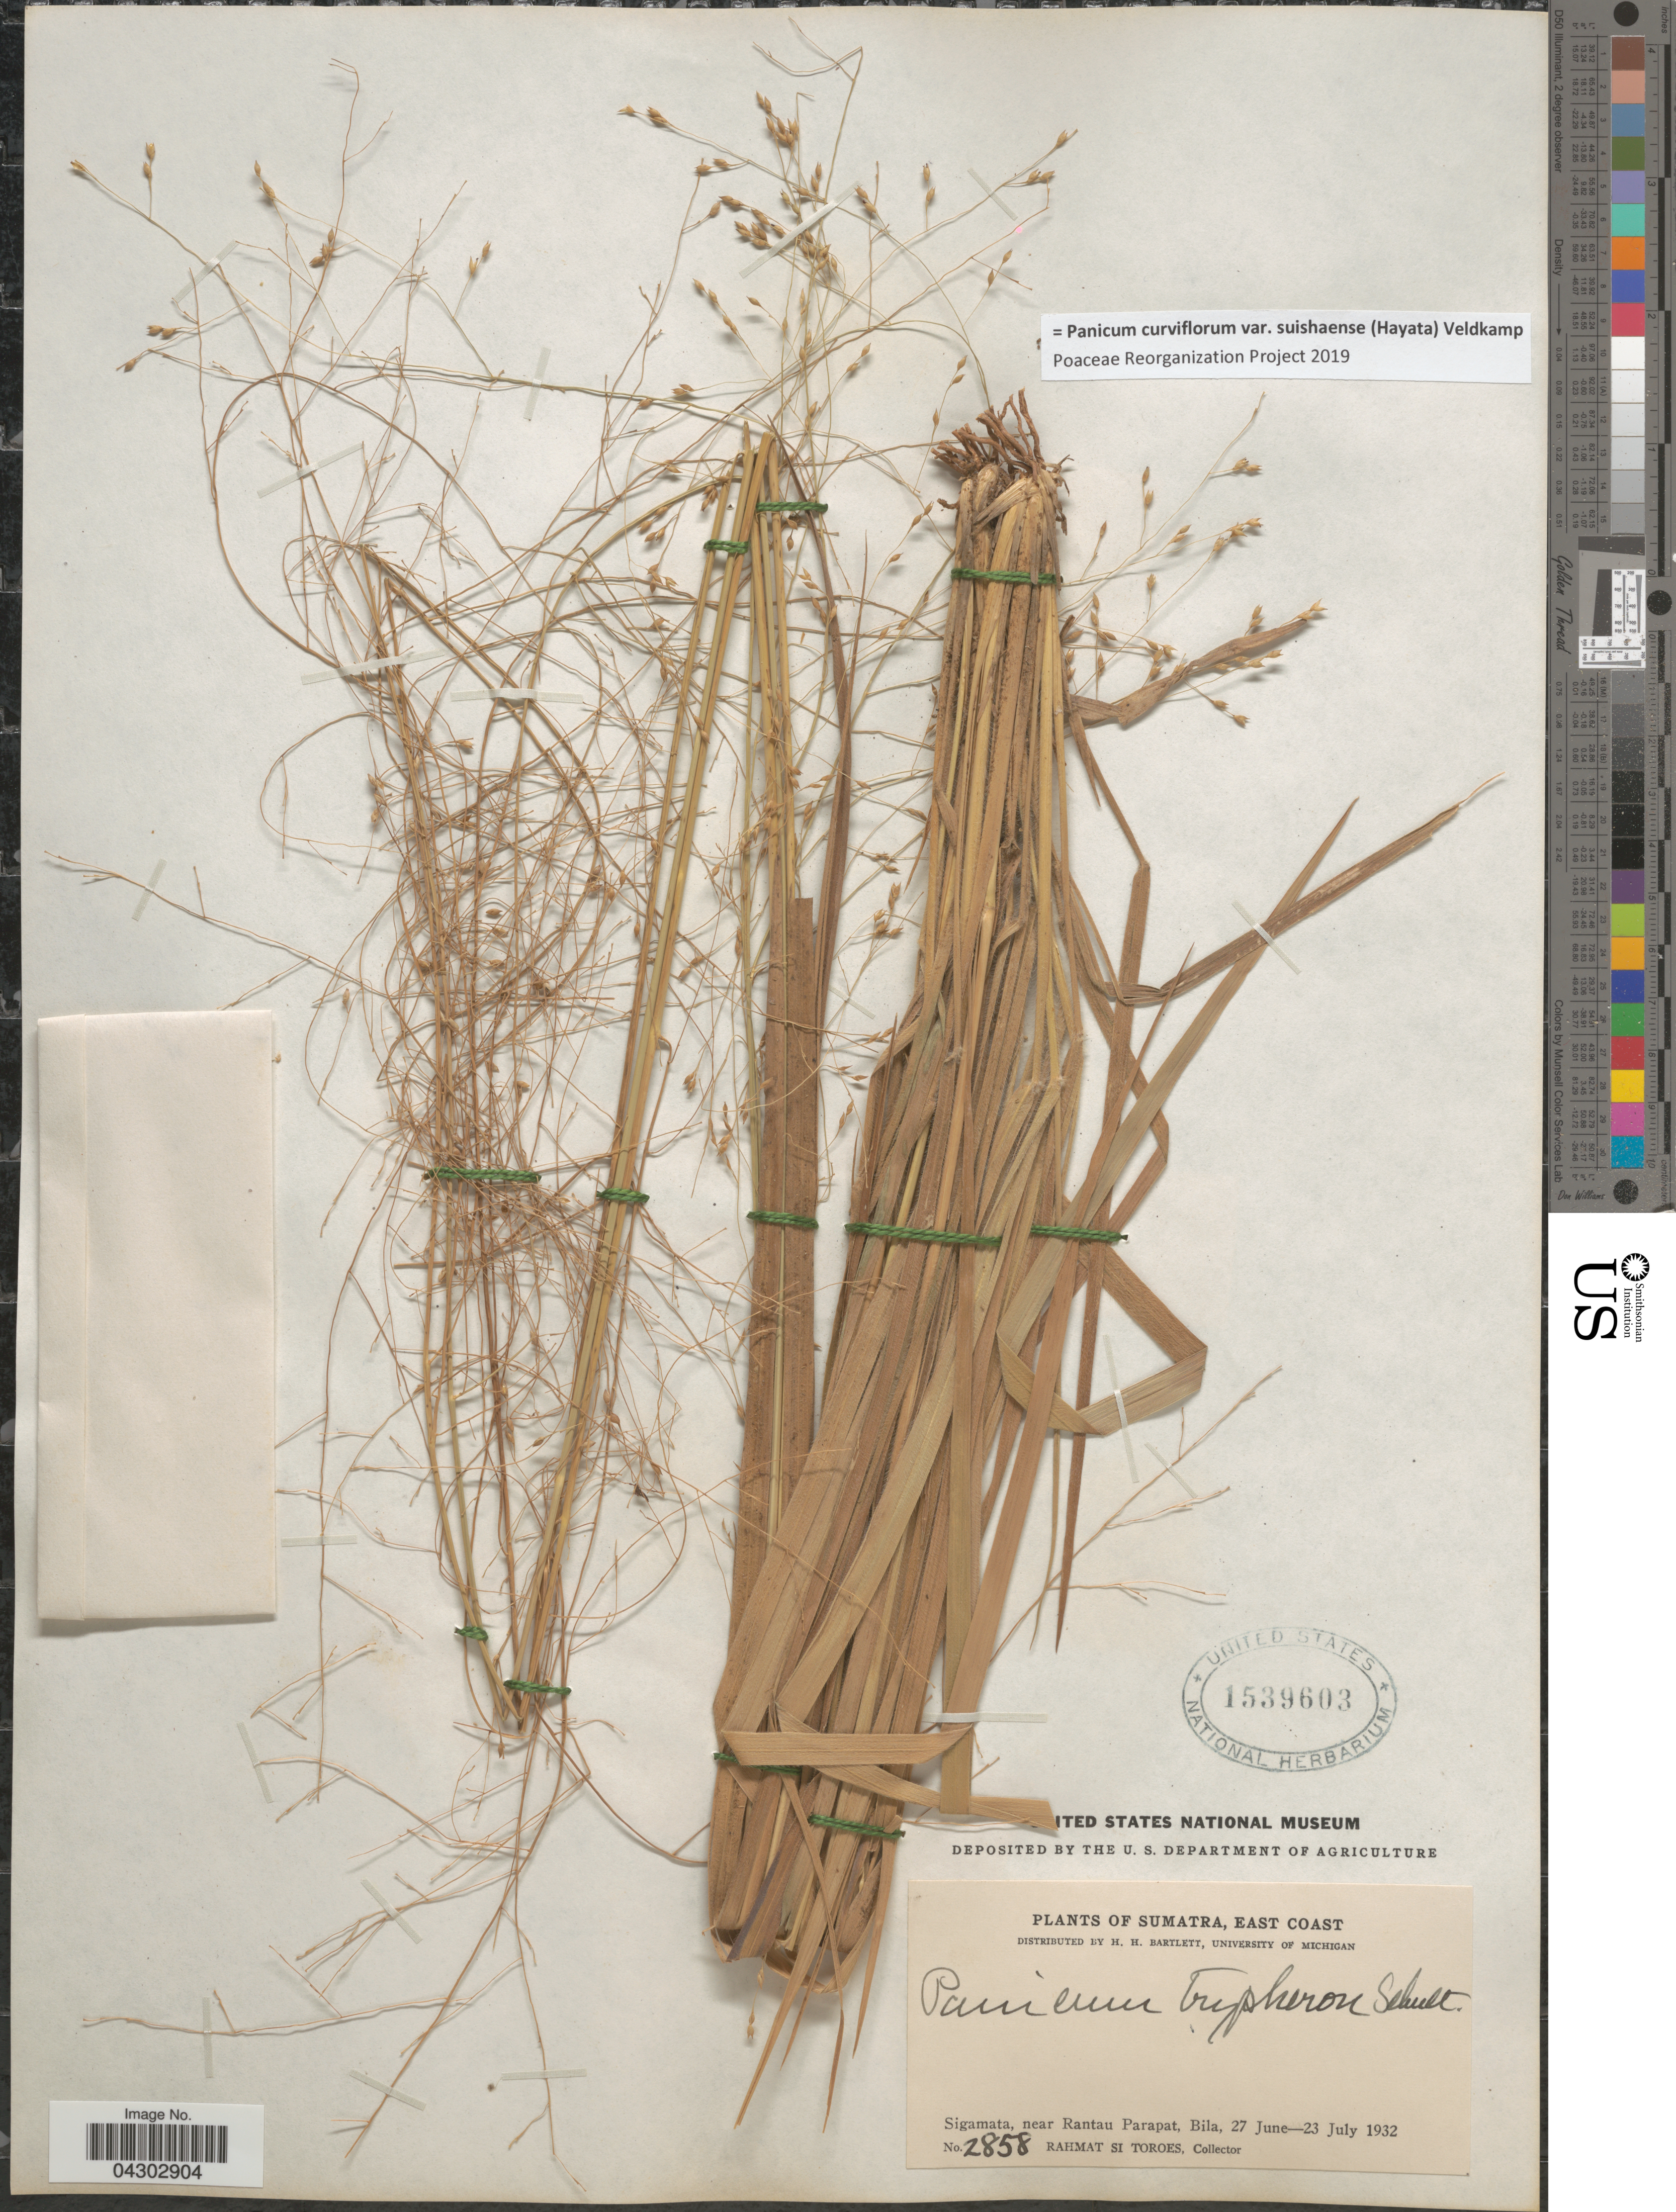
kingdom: Plantae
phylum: Tracheophyta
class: Liliopsida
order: Poales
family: Poaceae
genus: Panicum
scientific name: Panicum curviflorum var. suishaense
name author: (Hayata) Veldkamp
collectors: Rahmat Si Boeea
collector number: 2858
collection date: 1932-06-27/1932-07-23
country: Indonesia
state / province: Sumatra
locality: East Coast. Sigamata, near Rantau Parapat, Bila.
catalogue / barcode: US 1539603